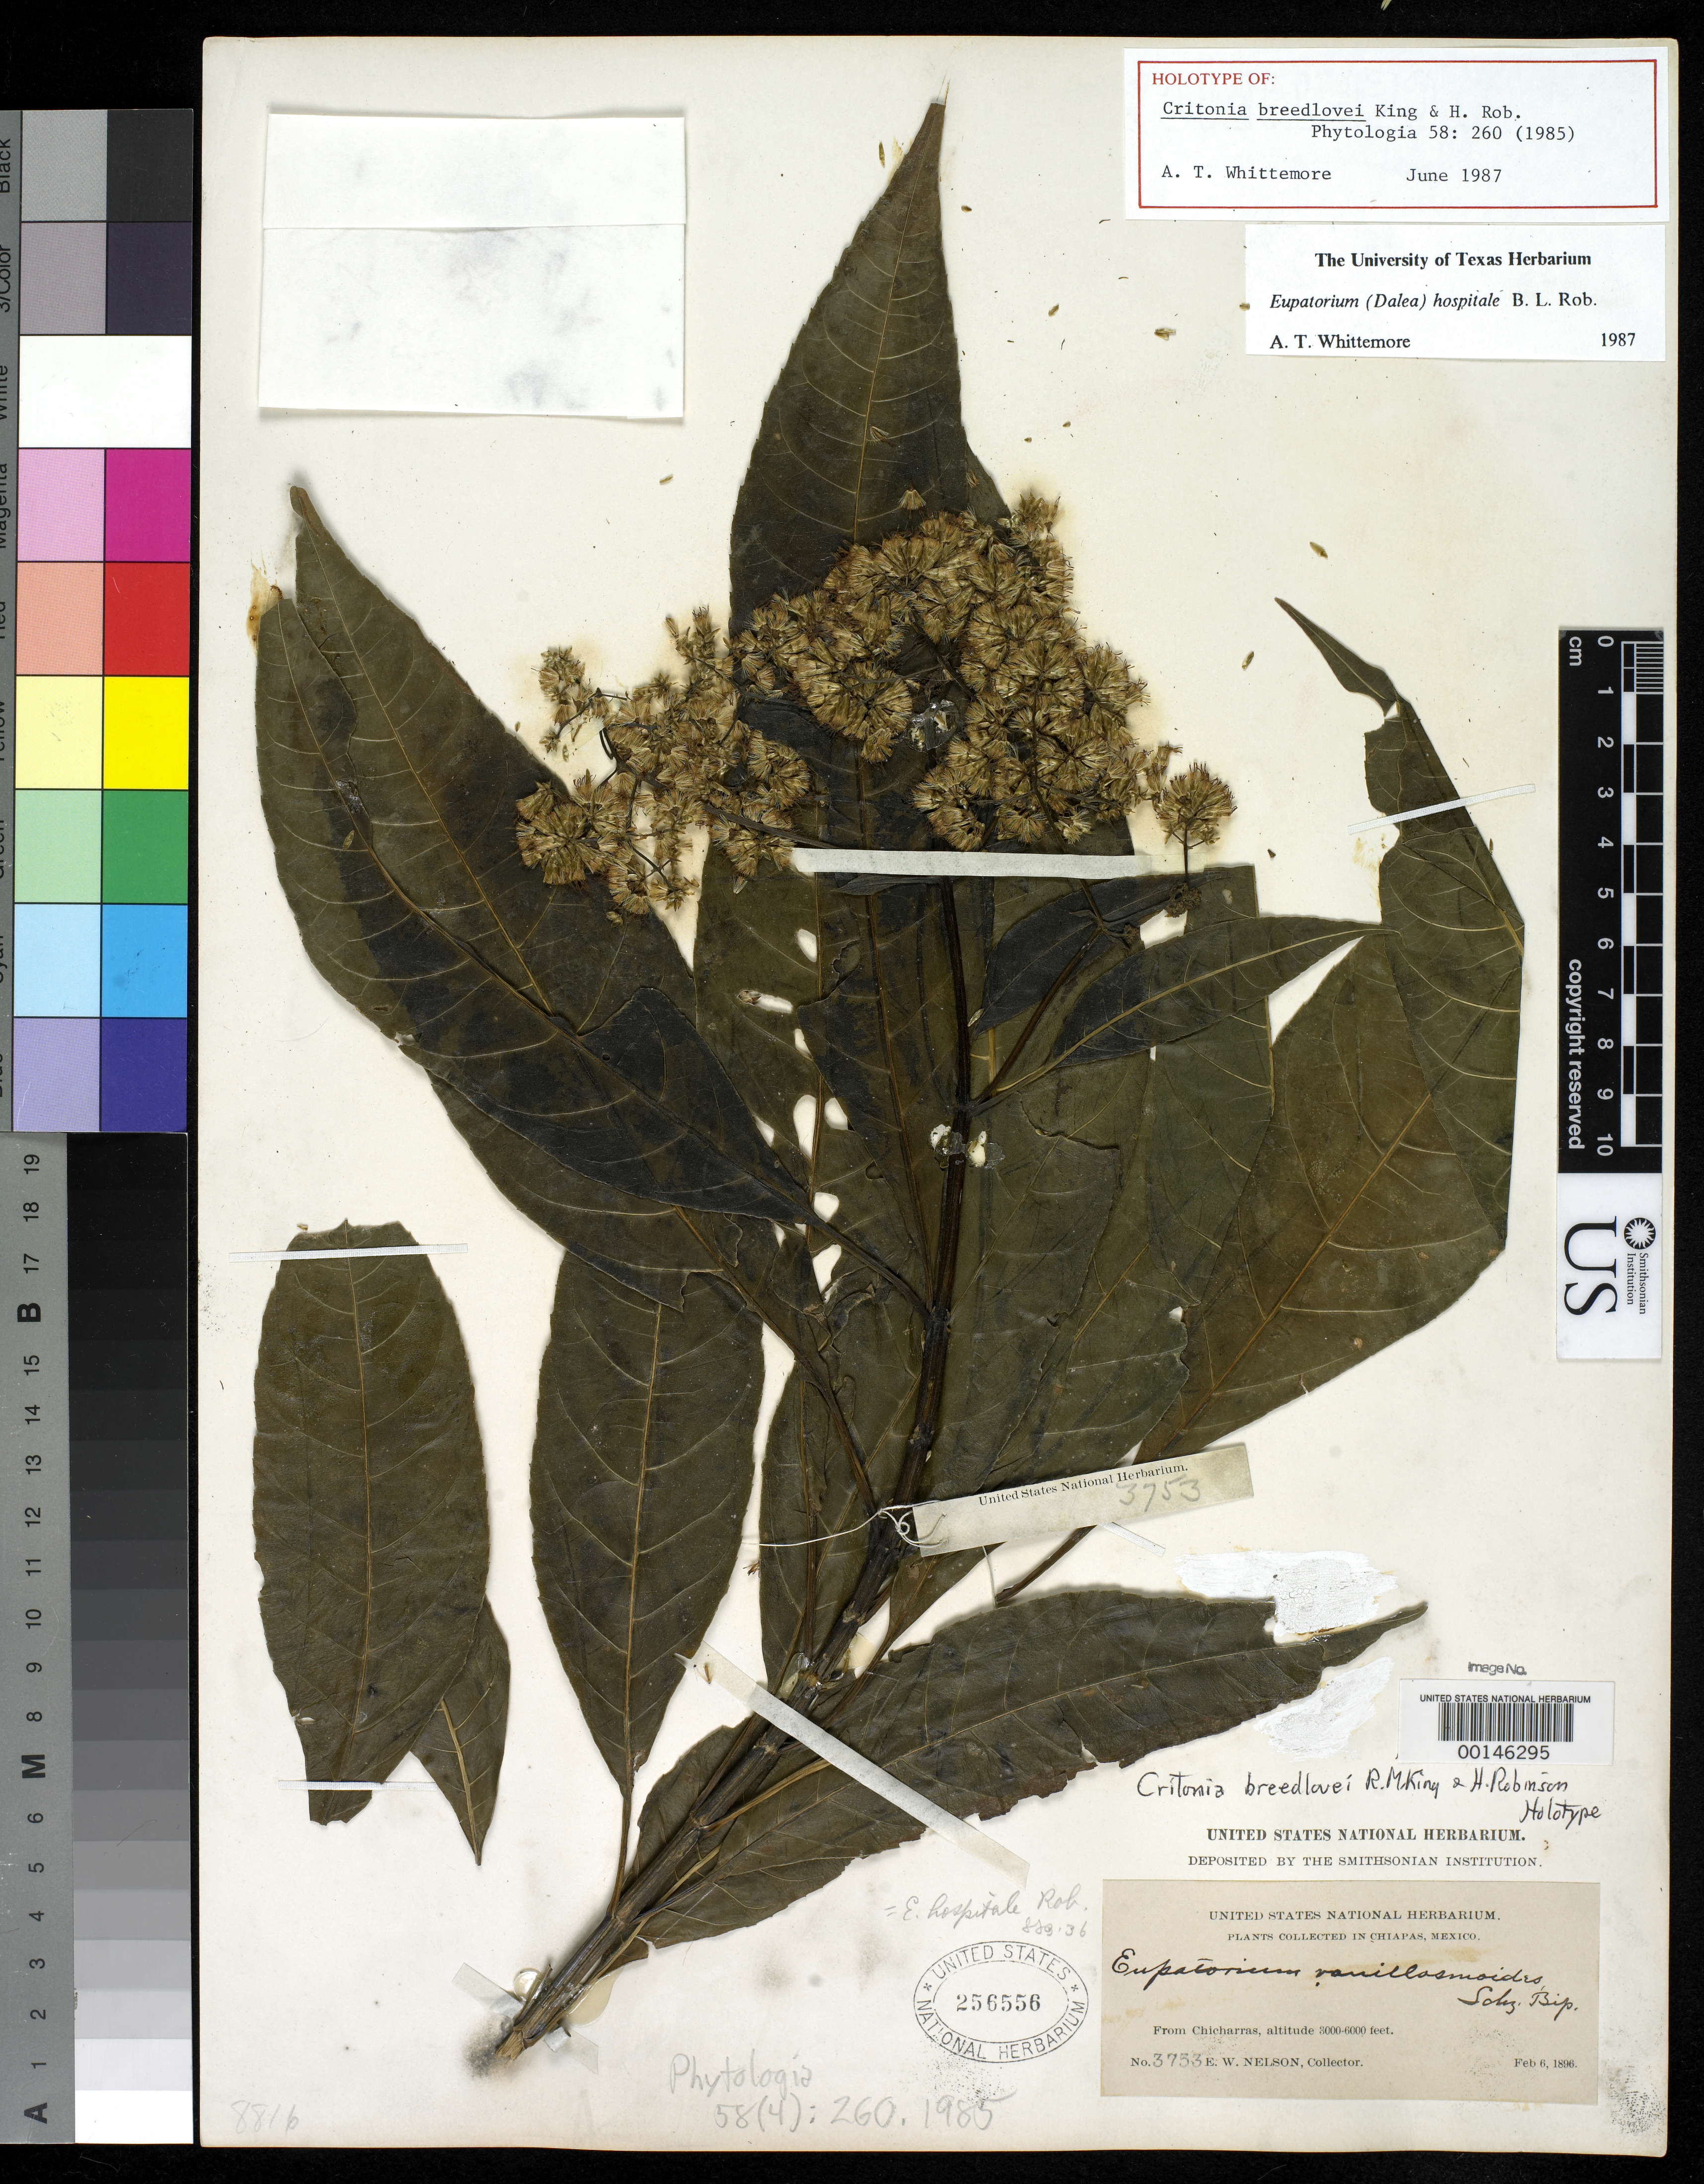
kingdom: Plantae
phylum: Tracheophyta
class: Magnoliopsida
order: Asterales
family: Asteraceae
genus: Critonia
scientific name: Critonia breedlovei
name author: R.M. King & H. Rob.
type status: Holotype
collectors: E. W. Nelson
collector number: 3753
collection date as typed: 06 Feb 1896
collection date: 1896-02-06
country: Mexico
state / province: Chiapas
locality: Chicharras.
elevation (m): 914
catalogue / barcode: US 256556